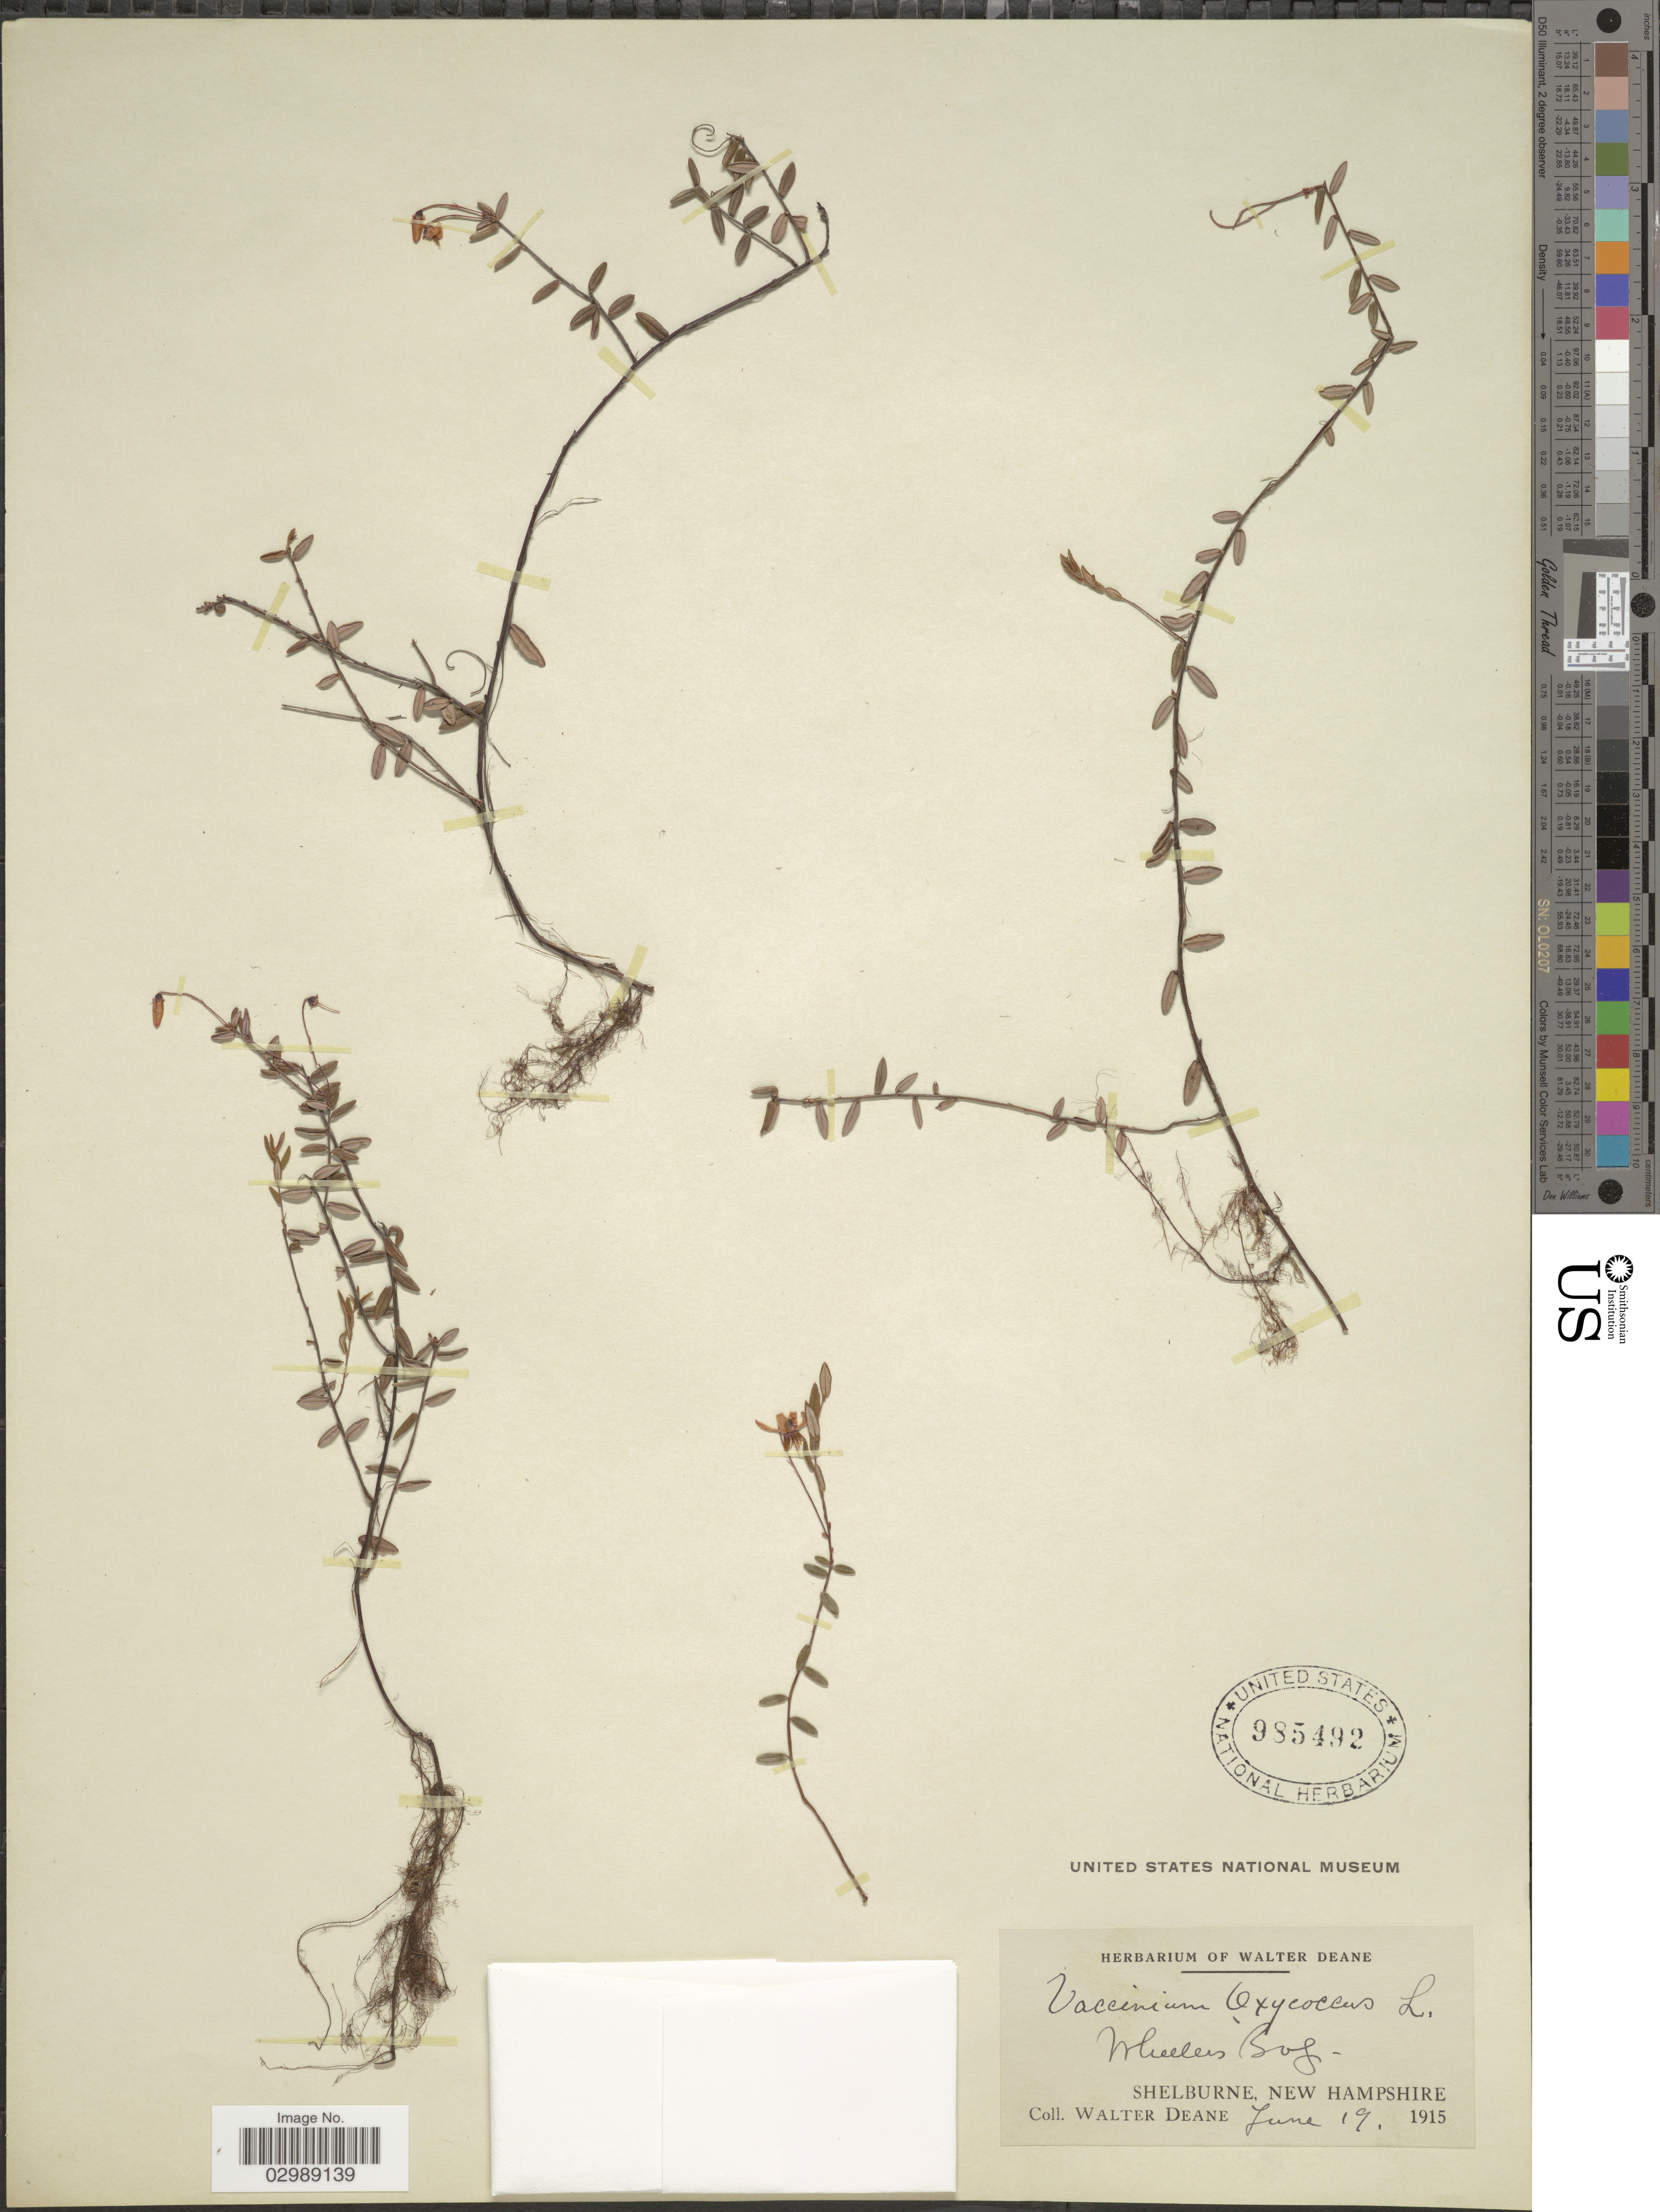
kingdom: Plantae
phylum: Tracheophyta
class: Magnoliopsida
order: Ericales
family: Ericaceae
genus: Vaccinium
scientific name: Vaccinium oxycoccos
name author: L.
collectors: W. Deane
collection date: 1915-06-19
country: United States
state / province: New Hampshire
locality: Wheeler's Bog. Shelburne.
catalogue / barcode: US 985492